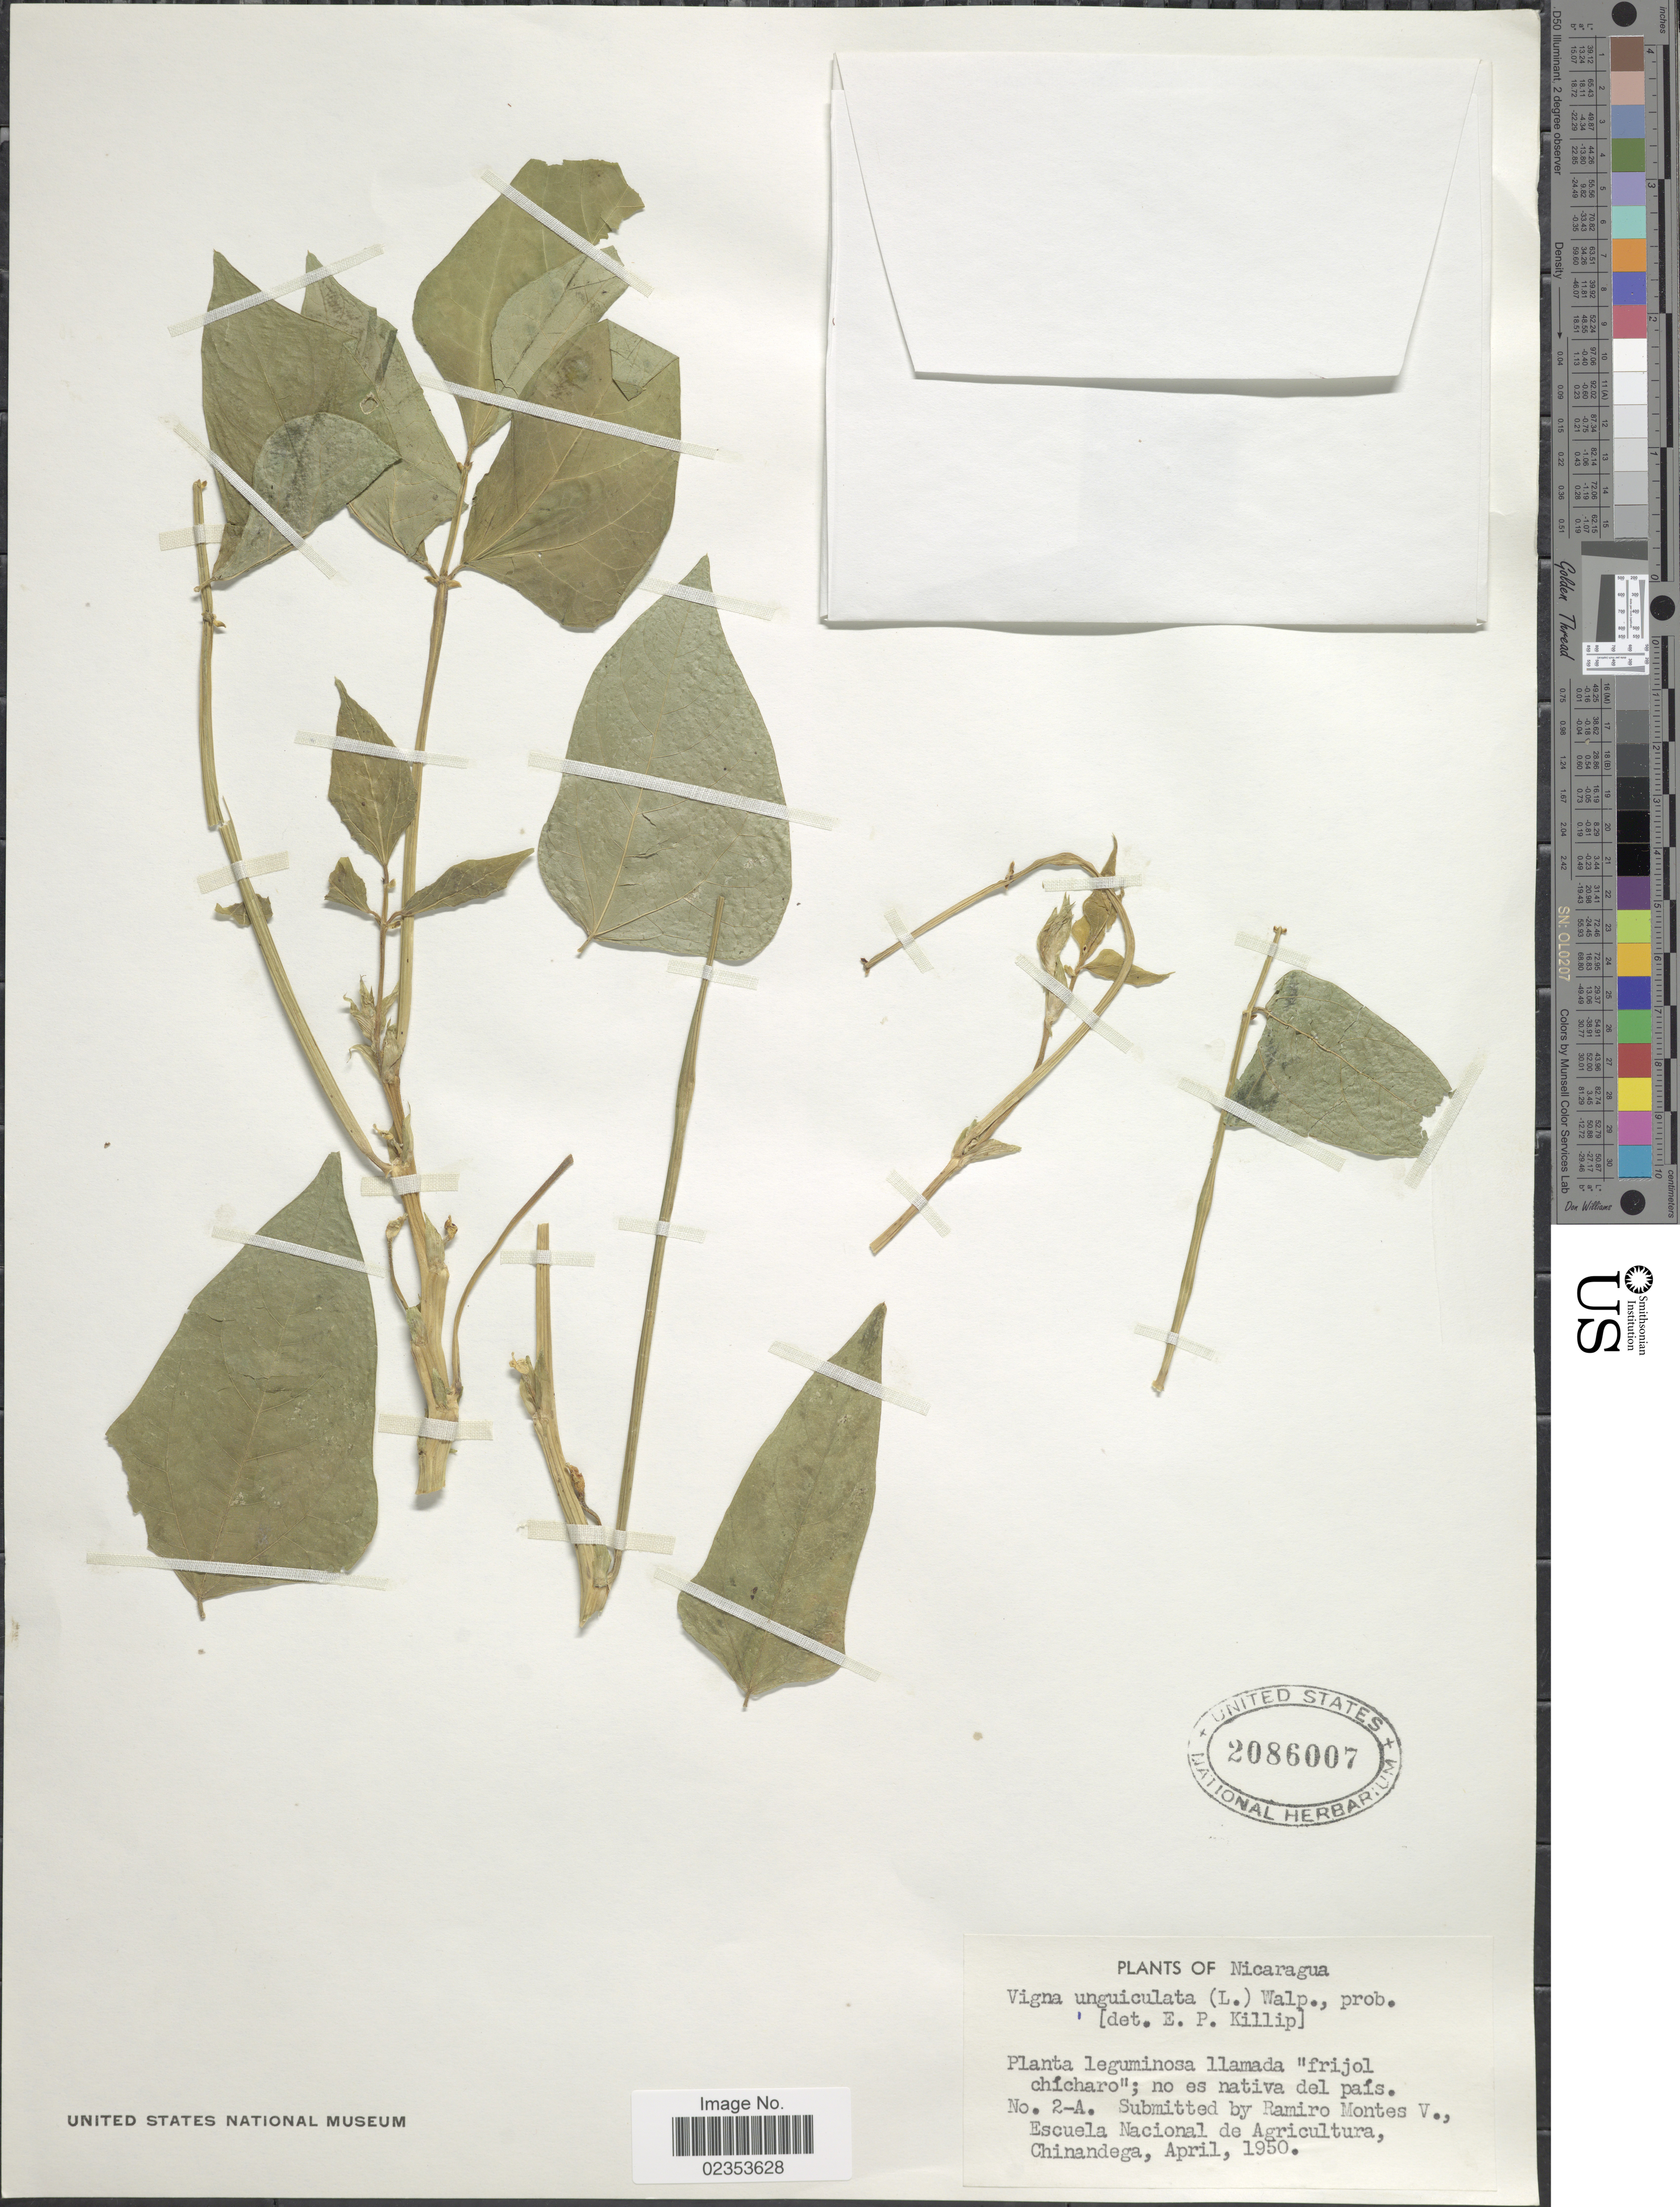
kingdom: Plantae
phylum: Tracheophyta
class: Magnoliopsida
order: Fabales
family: Fabaceae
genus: Vigna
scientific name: Vigna unguiculata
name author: (L.) Walp.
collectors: R. Montes V.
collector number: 2-A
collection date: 1950-04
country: Nicaragua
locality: Escuela Nacional de Agricultura, Chinandega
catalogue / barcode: US 2086007